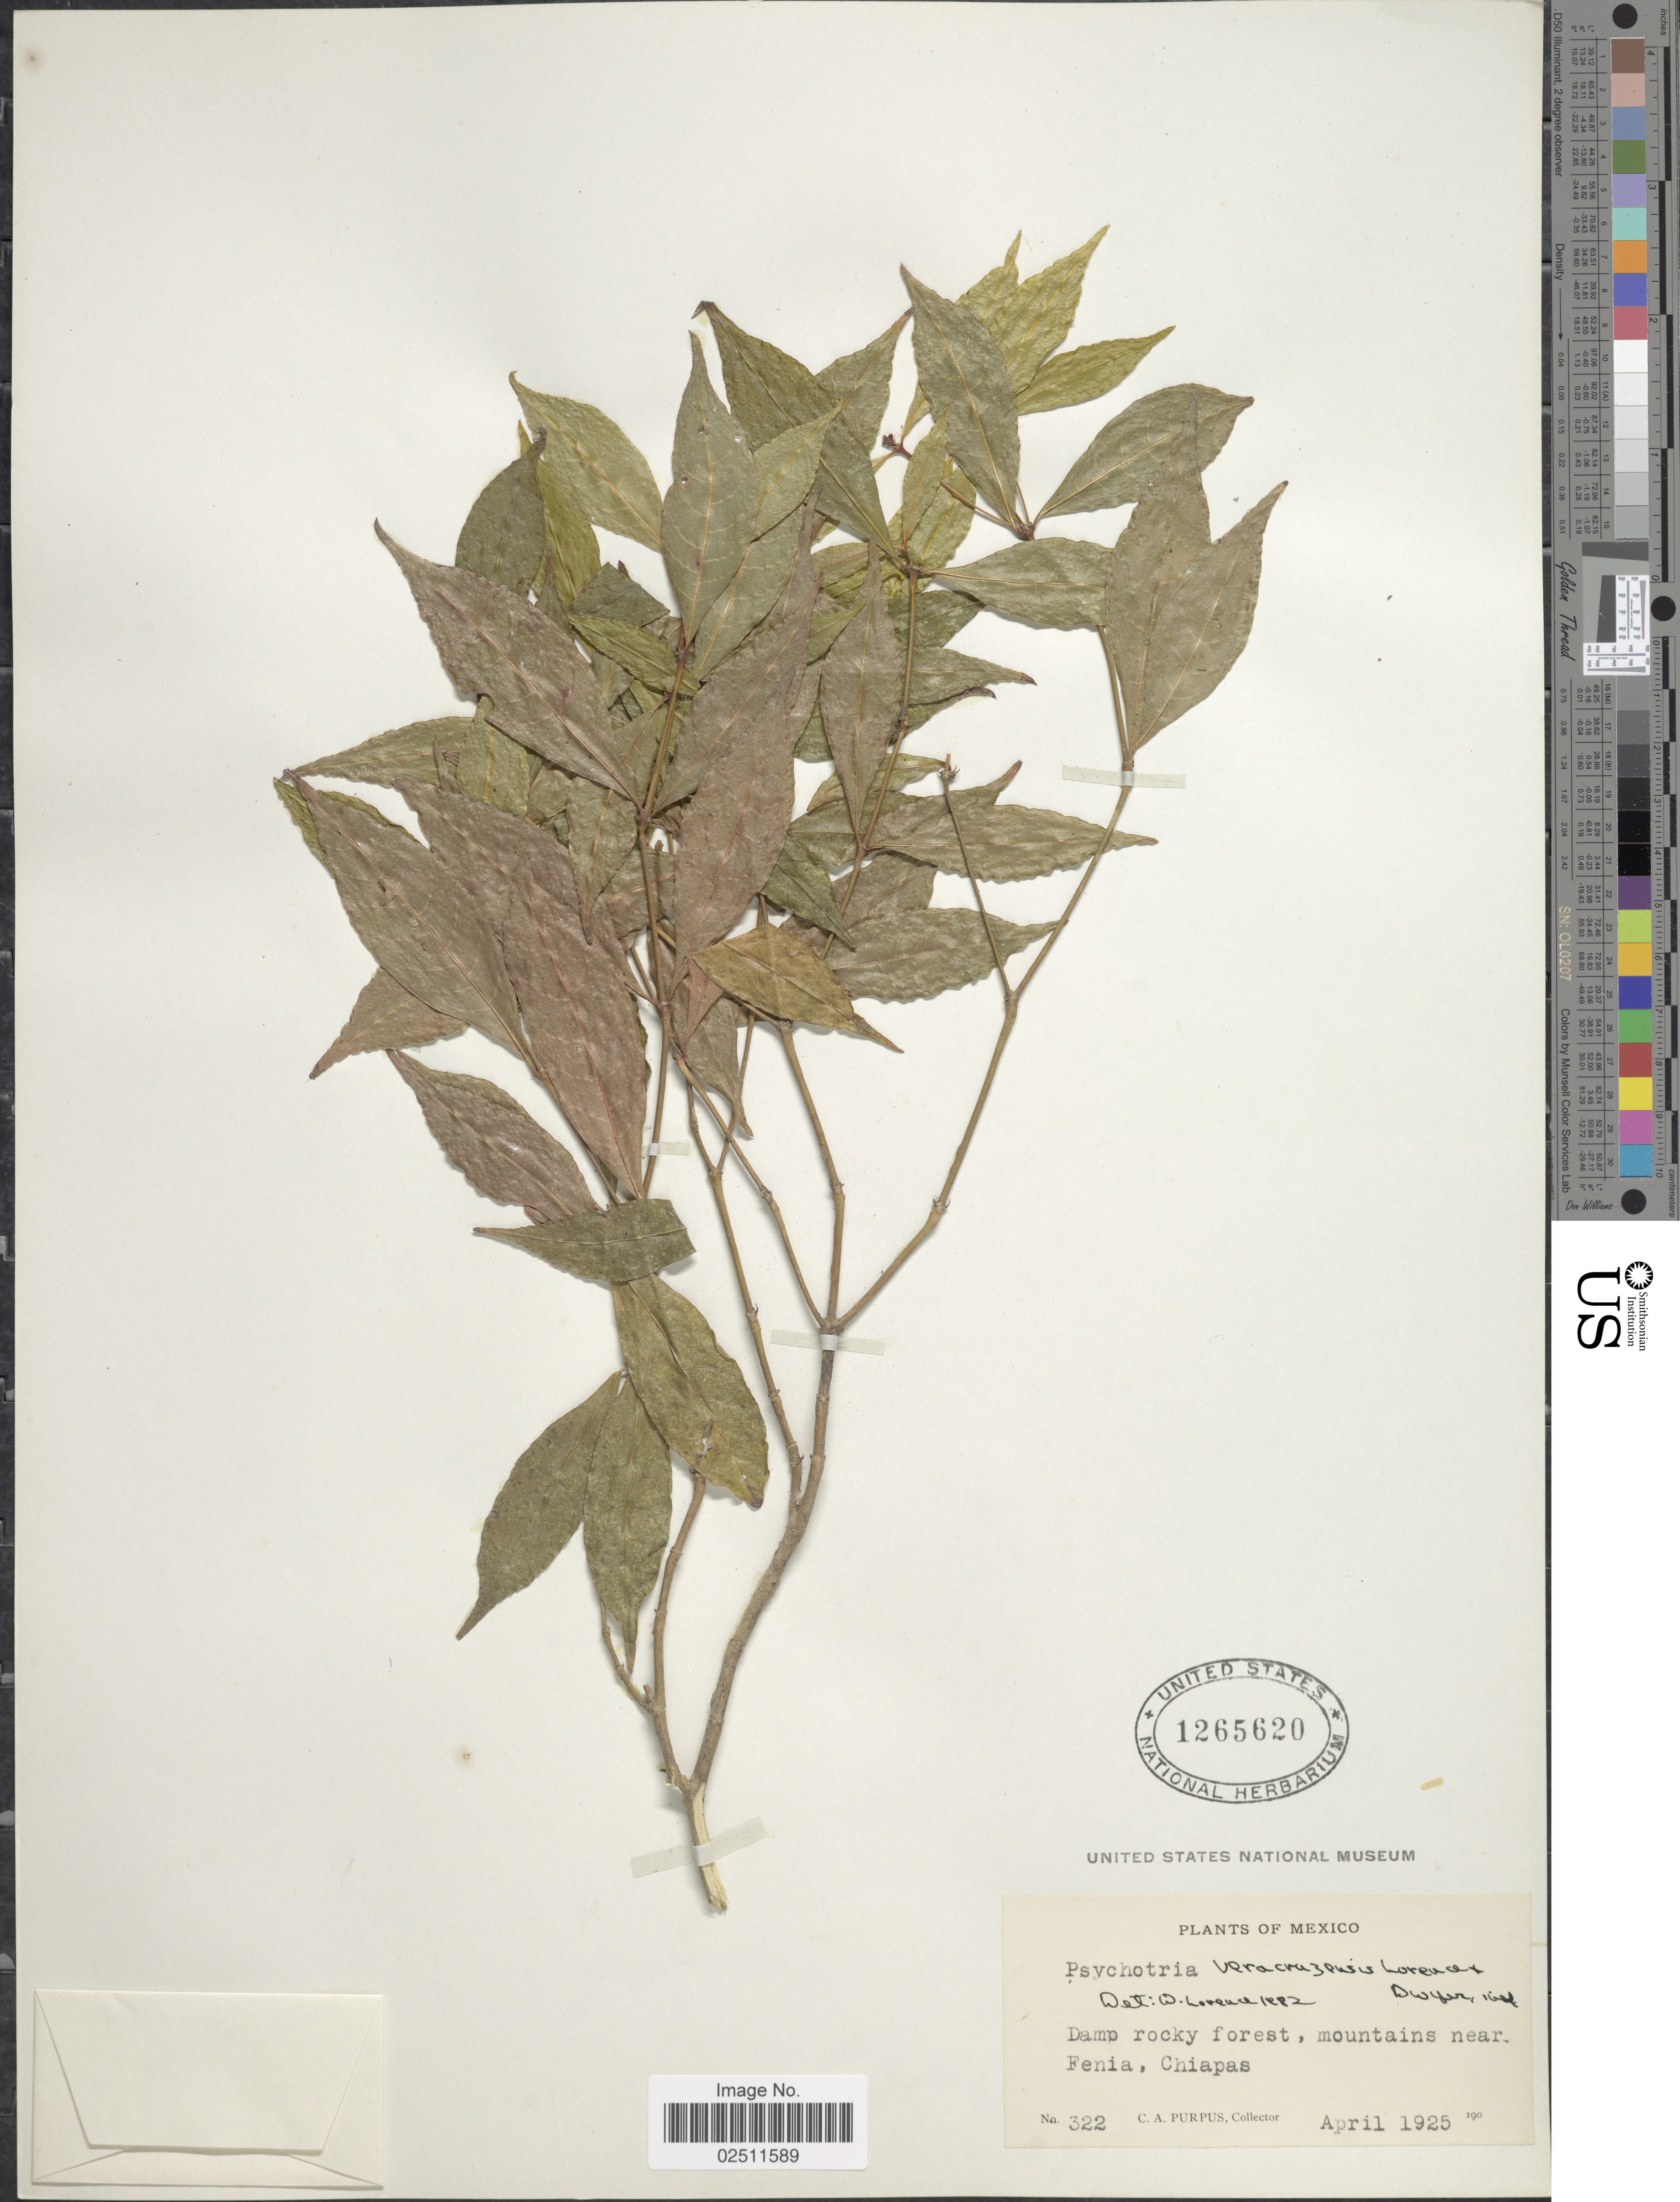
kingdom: Plantae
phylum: Tracheophyta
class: Magnoliopsida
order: Gentianales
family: Rubiaceae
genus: Psychotria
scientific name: Psychotria veracruzensis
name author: Lorence & Dwyer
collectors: C. A. Purpus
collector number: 322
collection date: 1925-04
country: Mexico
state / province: Chiapas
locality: Damp rocky forest, mountain near Fenia.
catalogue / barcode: US 1265620